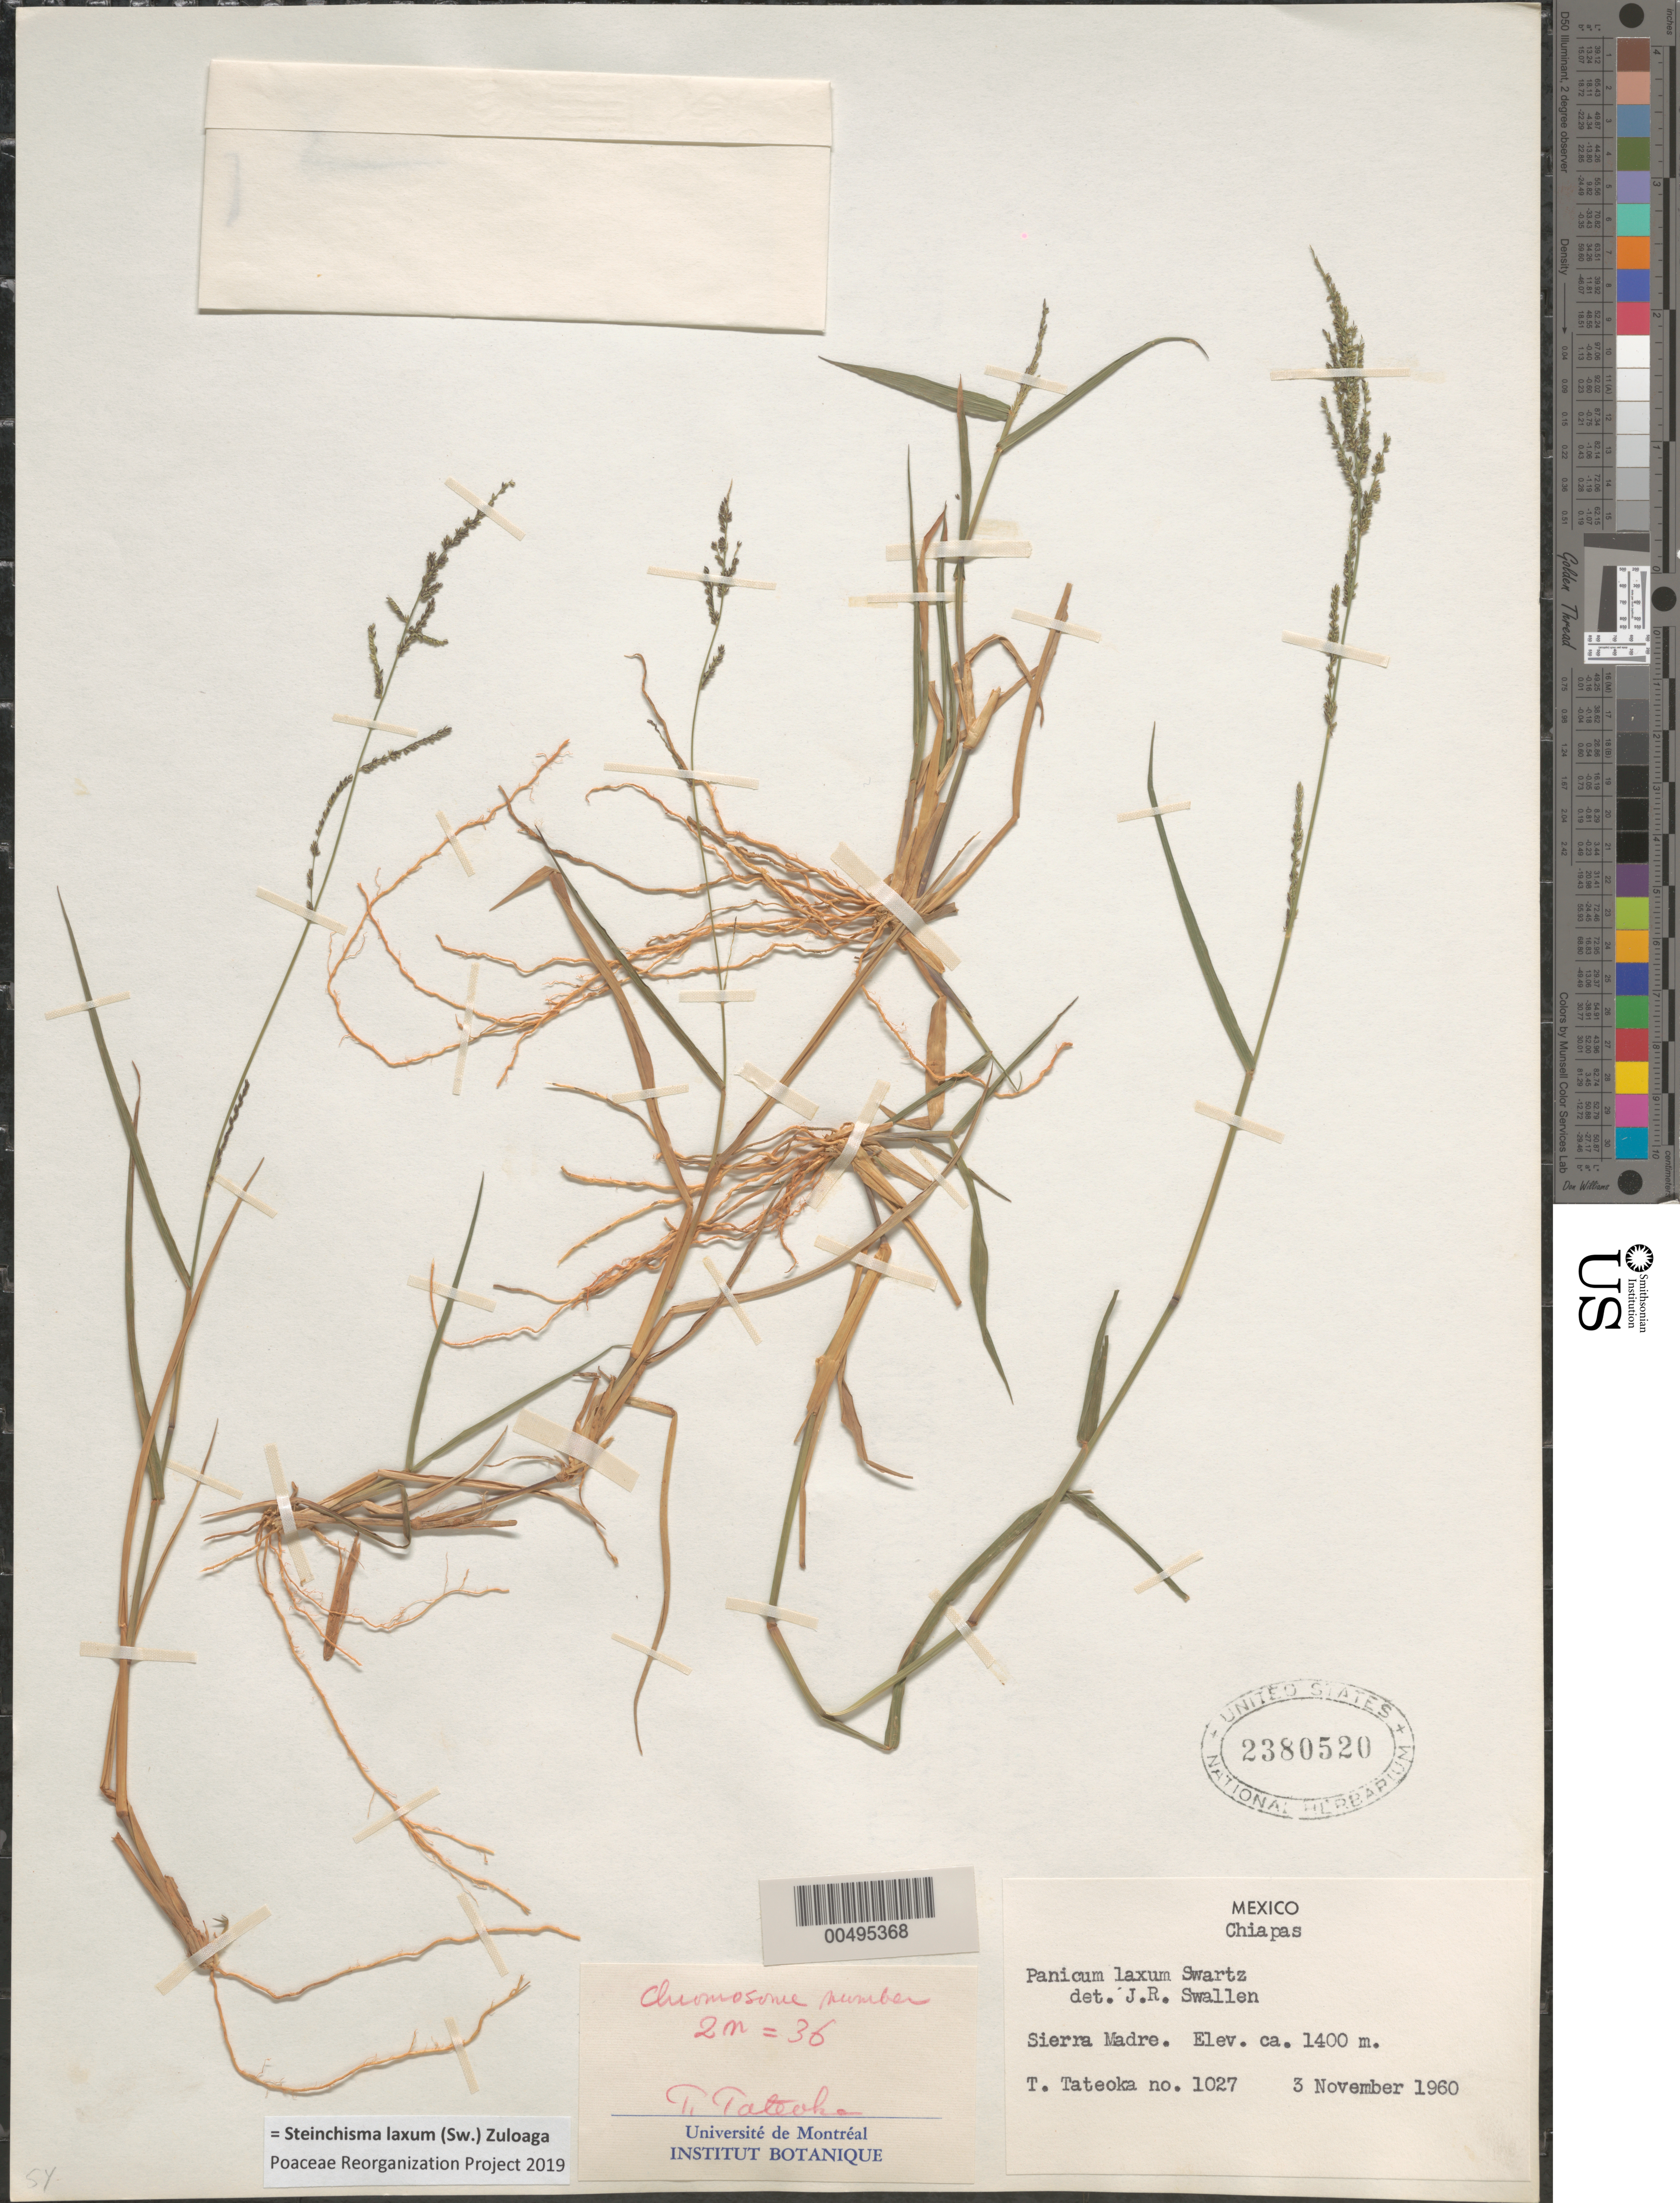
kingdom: Plantae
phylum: Tracheophyta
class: Liliopsida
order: Poales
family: Poaceae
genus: Panicum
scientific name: Panicum laxum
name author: Sw.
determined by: Swallen, Jason R.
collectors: T. Tateoka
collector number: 1027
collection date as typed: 3 Nov 1960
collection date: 1960-11-03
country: Mexico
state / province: Chiapas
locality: Sierra Madre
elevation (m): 1400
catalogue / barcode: US 2380520